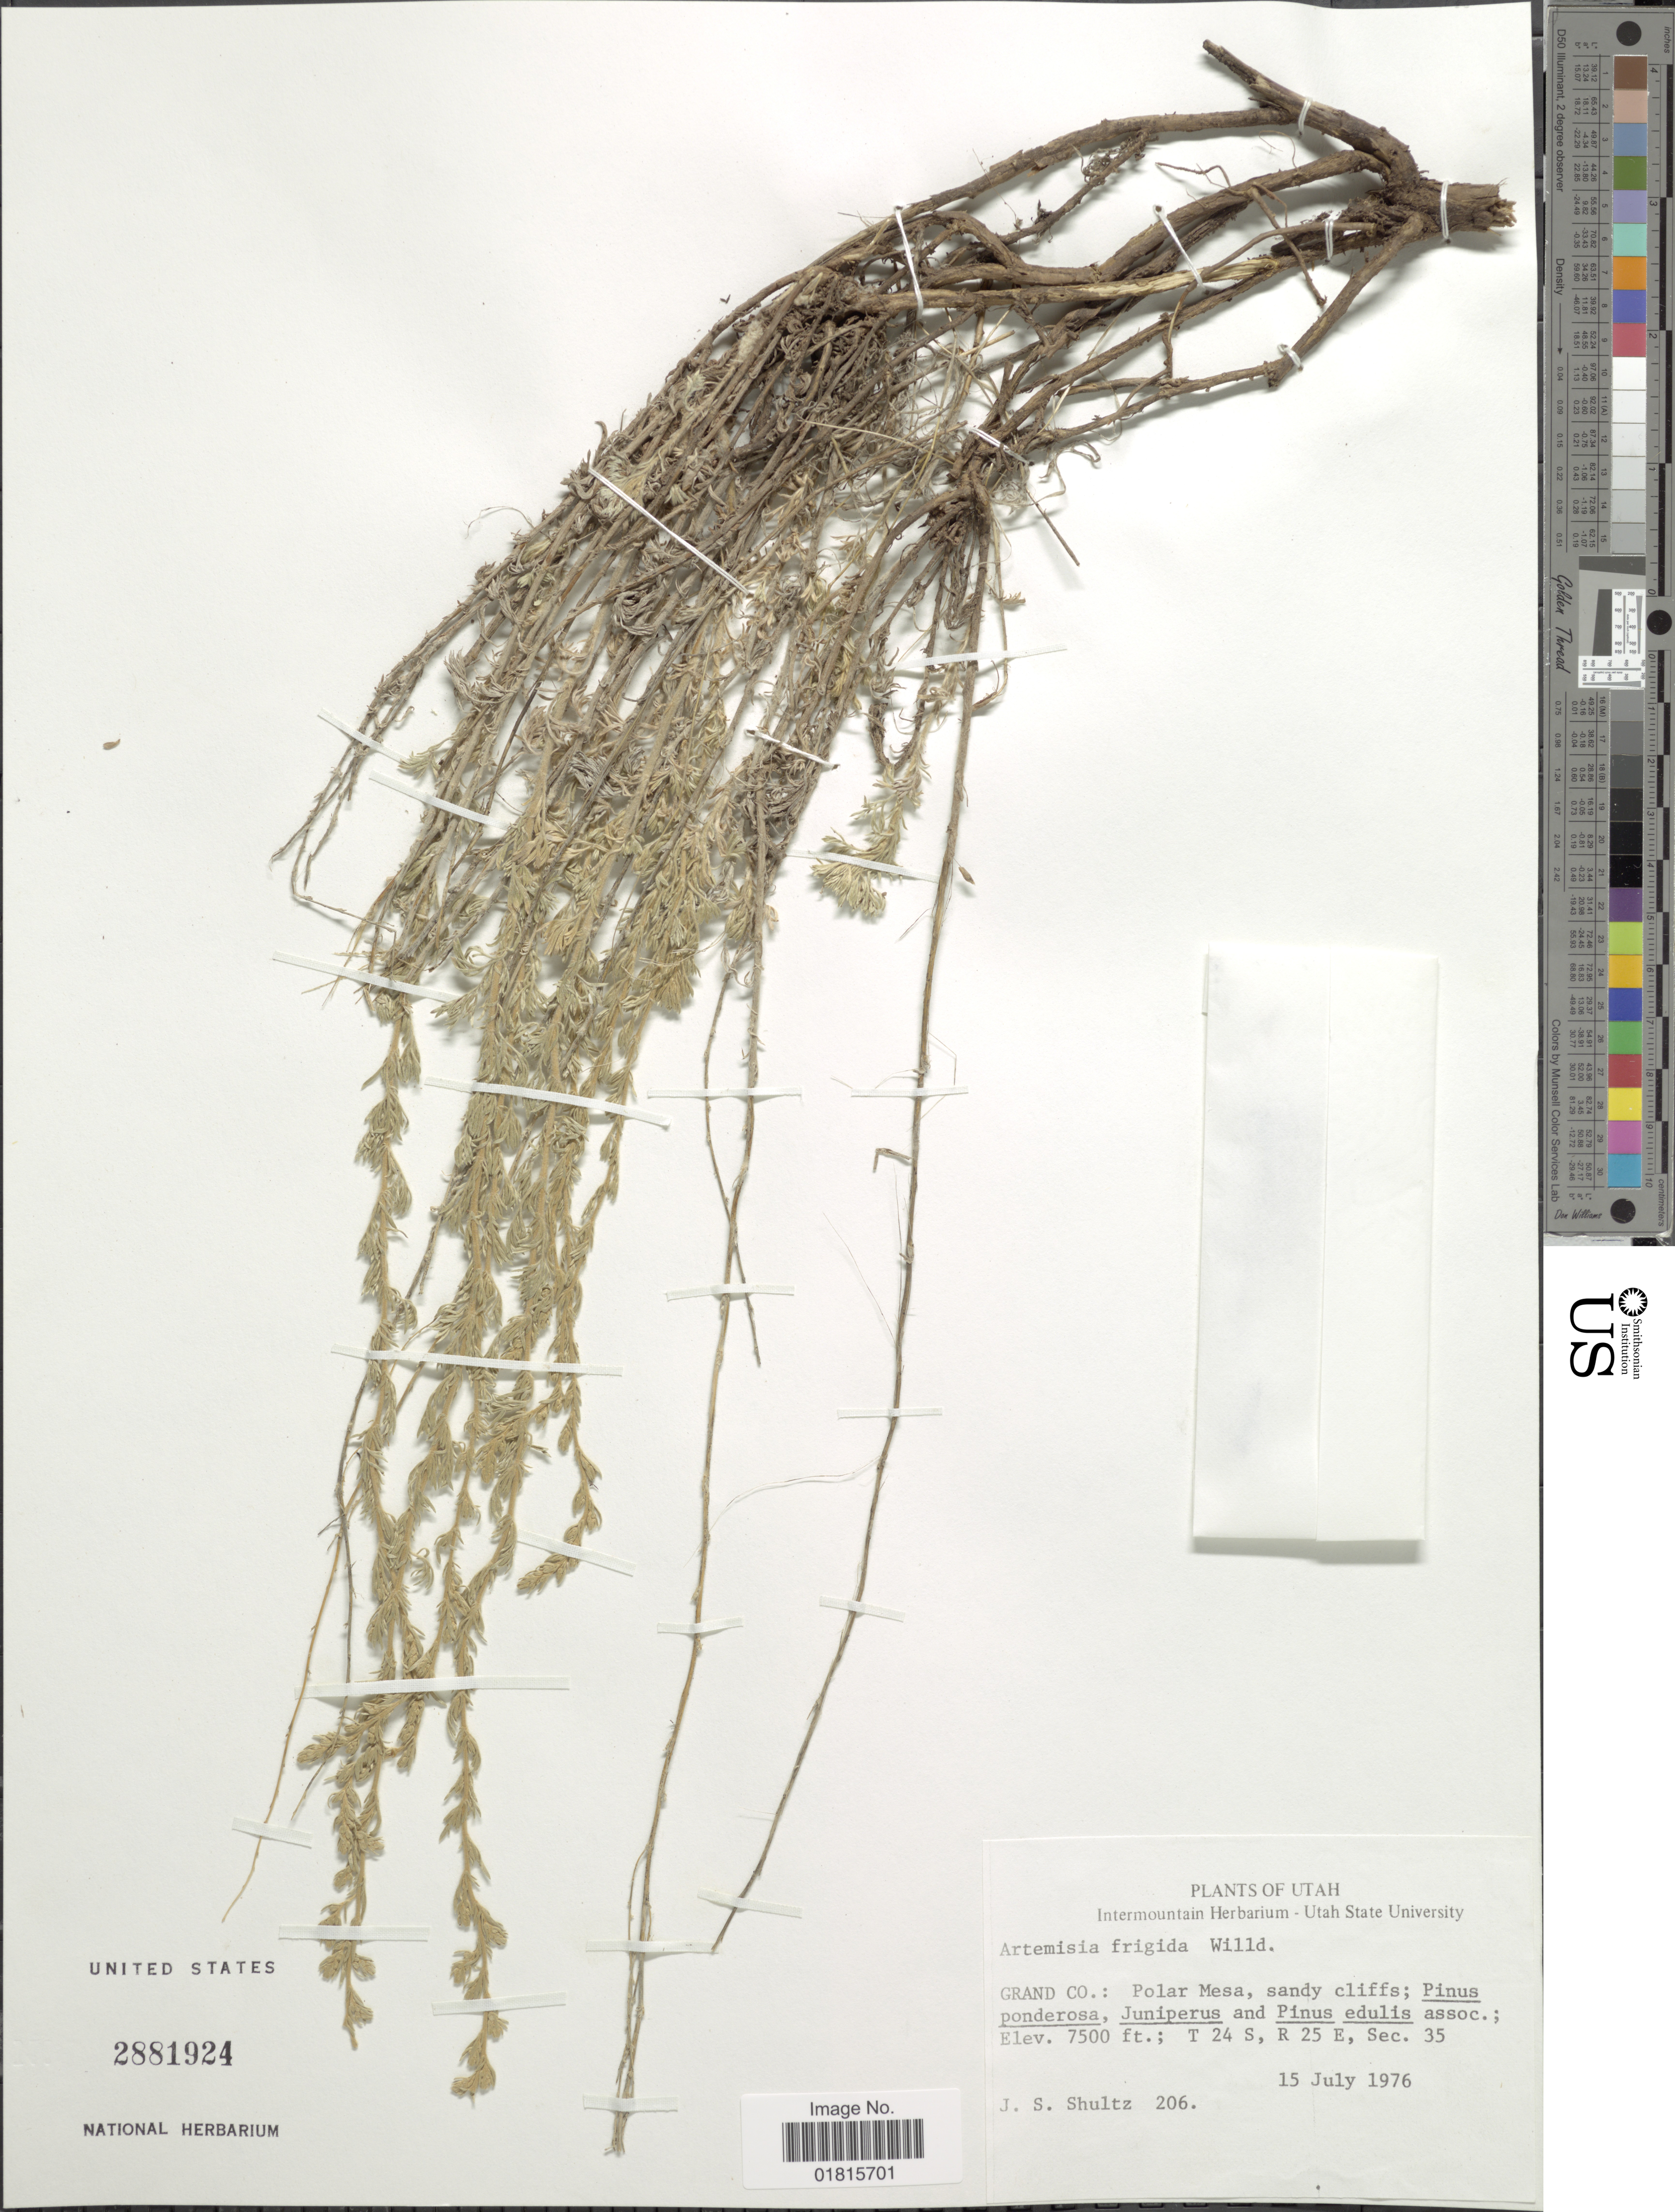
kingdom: Plantae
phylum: Tracheophyta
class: Magnoliopsida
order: Asterales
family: Asteraceae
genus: Artemisia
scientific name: Artemisia frigida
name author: Willd.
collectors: J. Shultz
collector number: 206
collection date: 1976-07-15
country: United States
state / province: Utah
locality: Grand Co.: Polar Mesa, sandy cliffs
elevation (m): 2286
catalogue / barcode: US 2881924